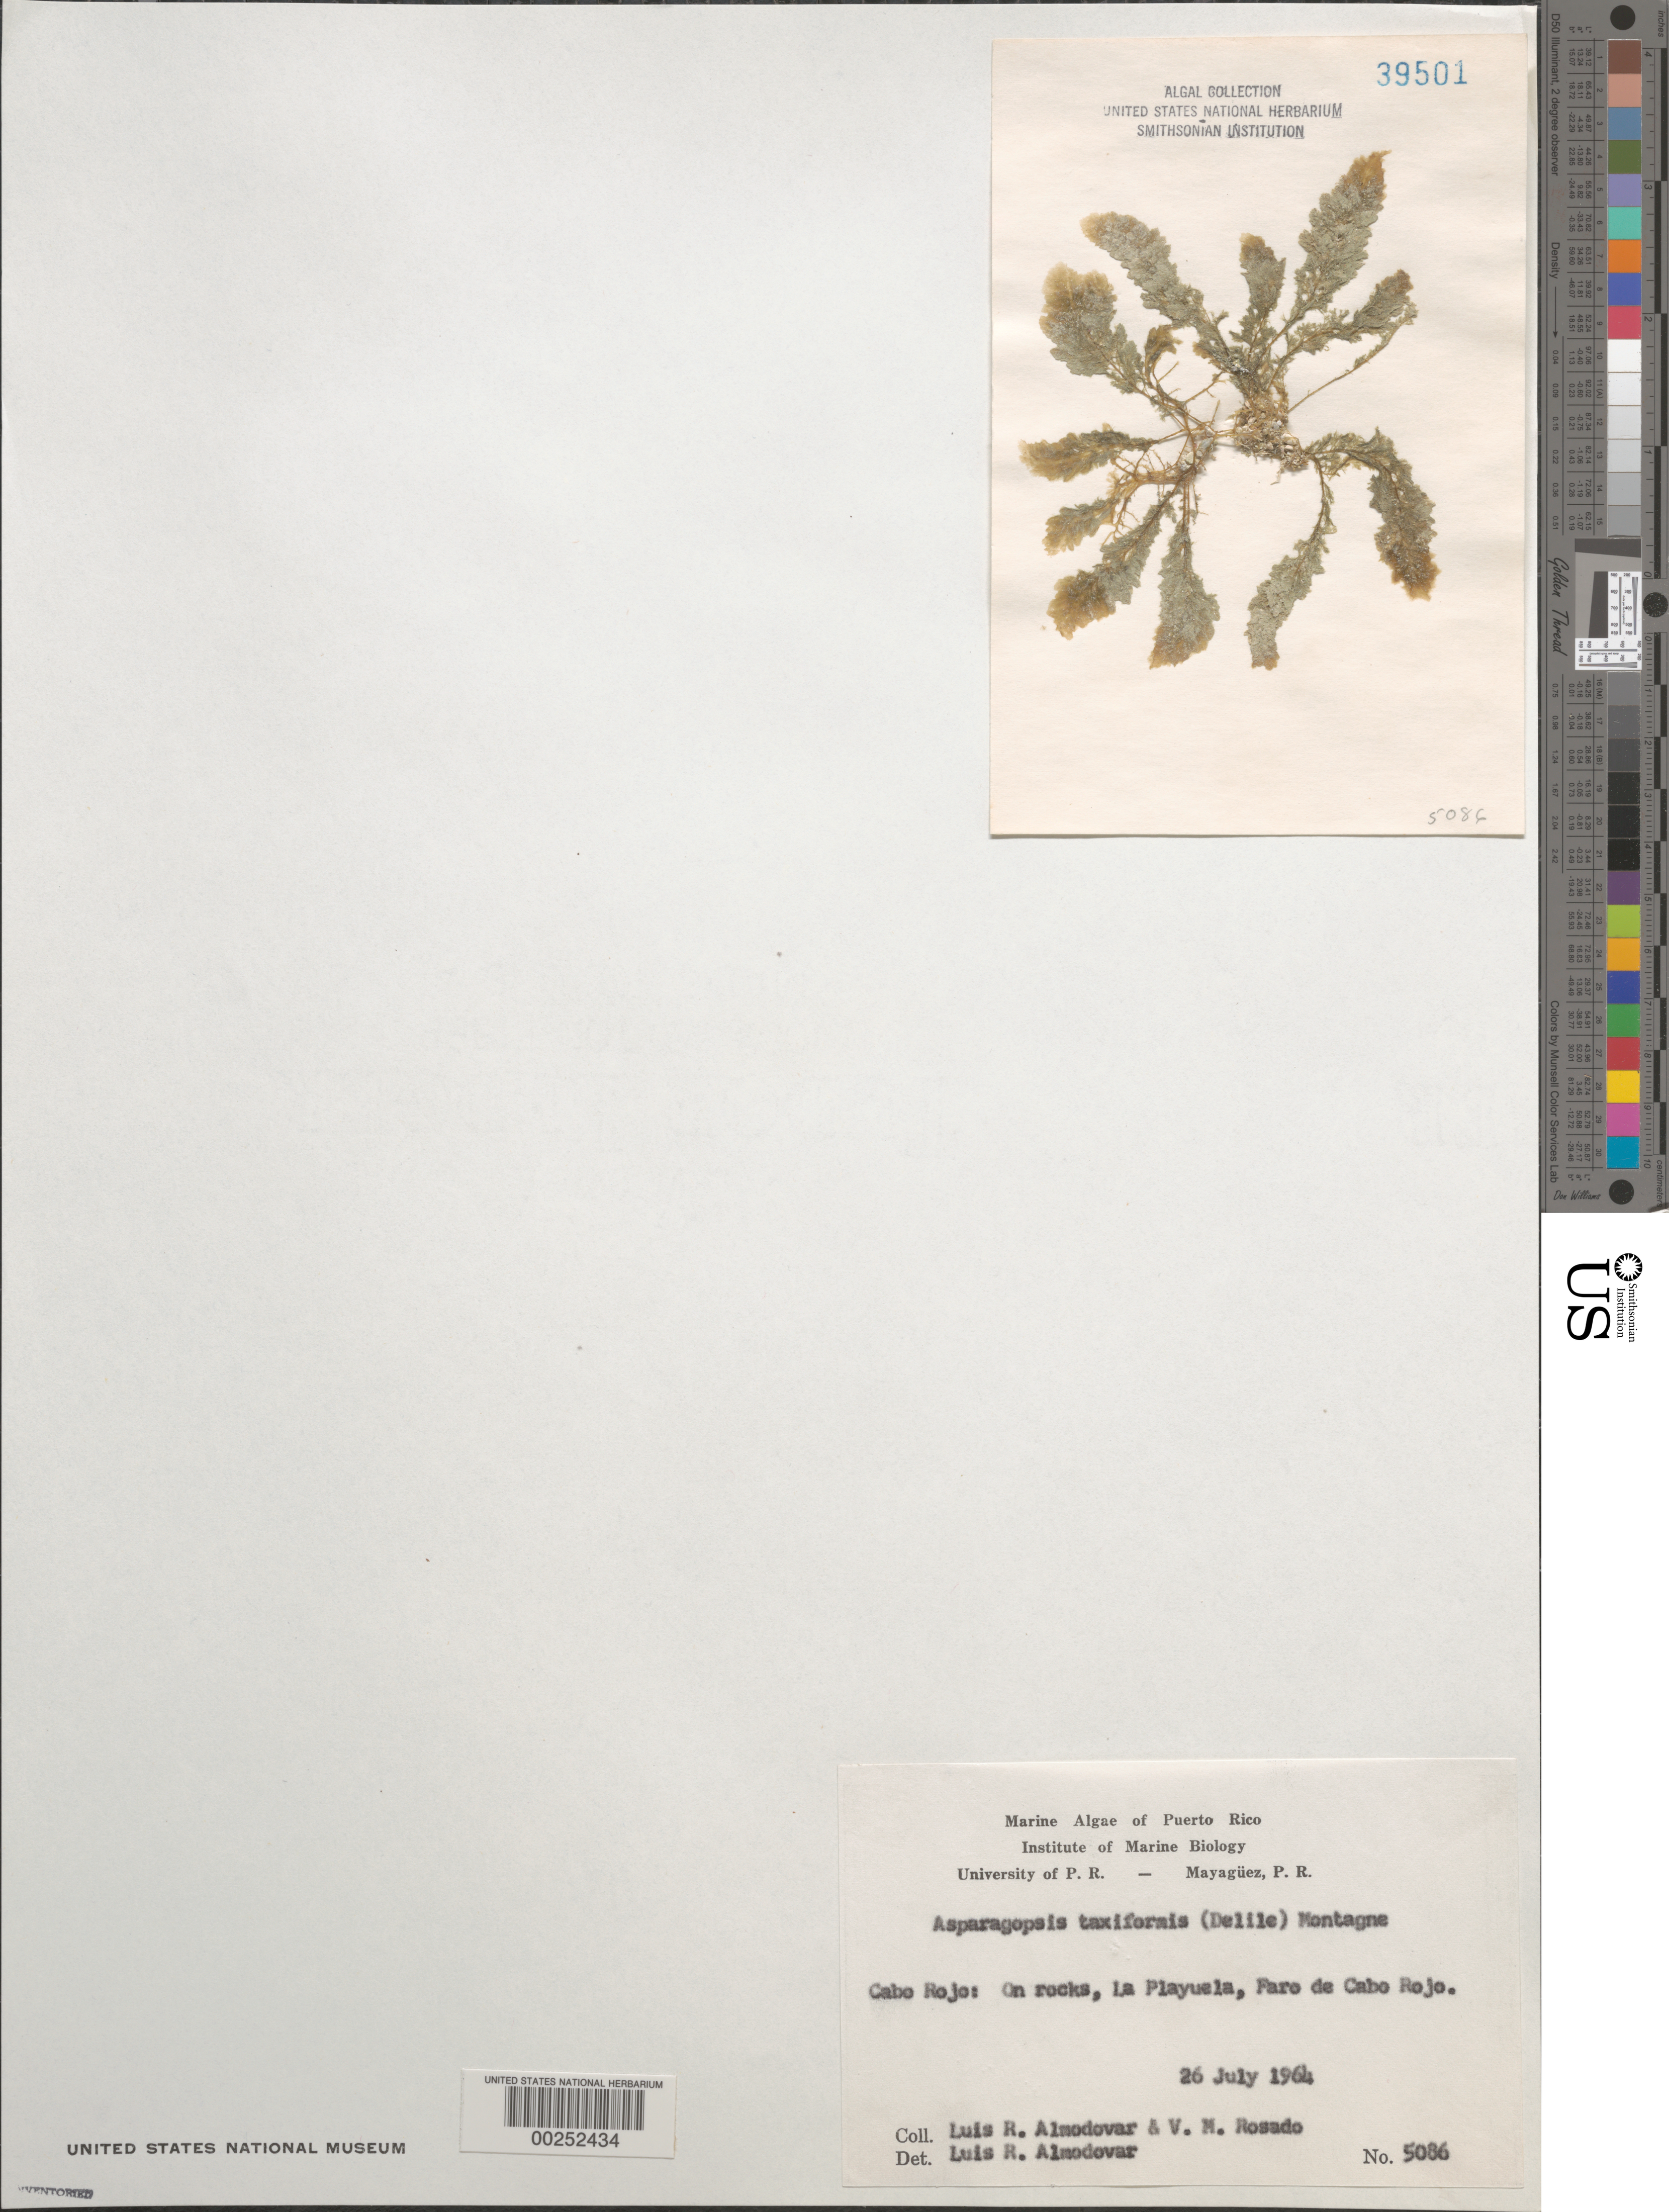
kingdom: Plantae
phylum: Rhodophyta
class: Florideophyceae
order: Bonnemaisoniales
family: Bonnemaisoniaceae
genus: Asparagopsis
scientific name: Asparagopsis taxiformis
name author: (Delile) Trevis.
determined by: Dawson, E. Y.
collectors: L. Almodovar & V. Rosado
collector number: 5086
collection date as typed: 26 Jul 1964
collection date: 1964-07-26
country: Puerto Rico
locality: La Playuela, Faro de Cabo Rojo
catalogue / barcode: US 39501